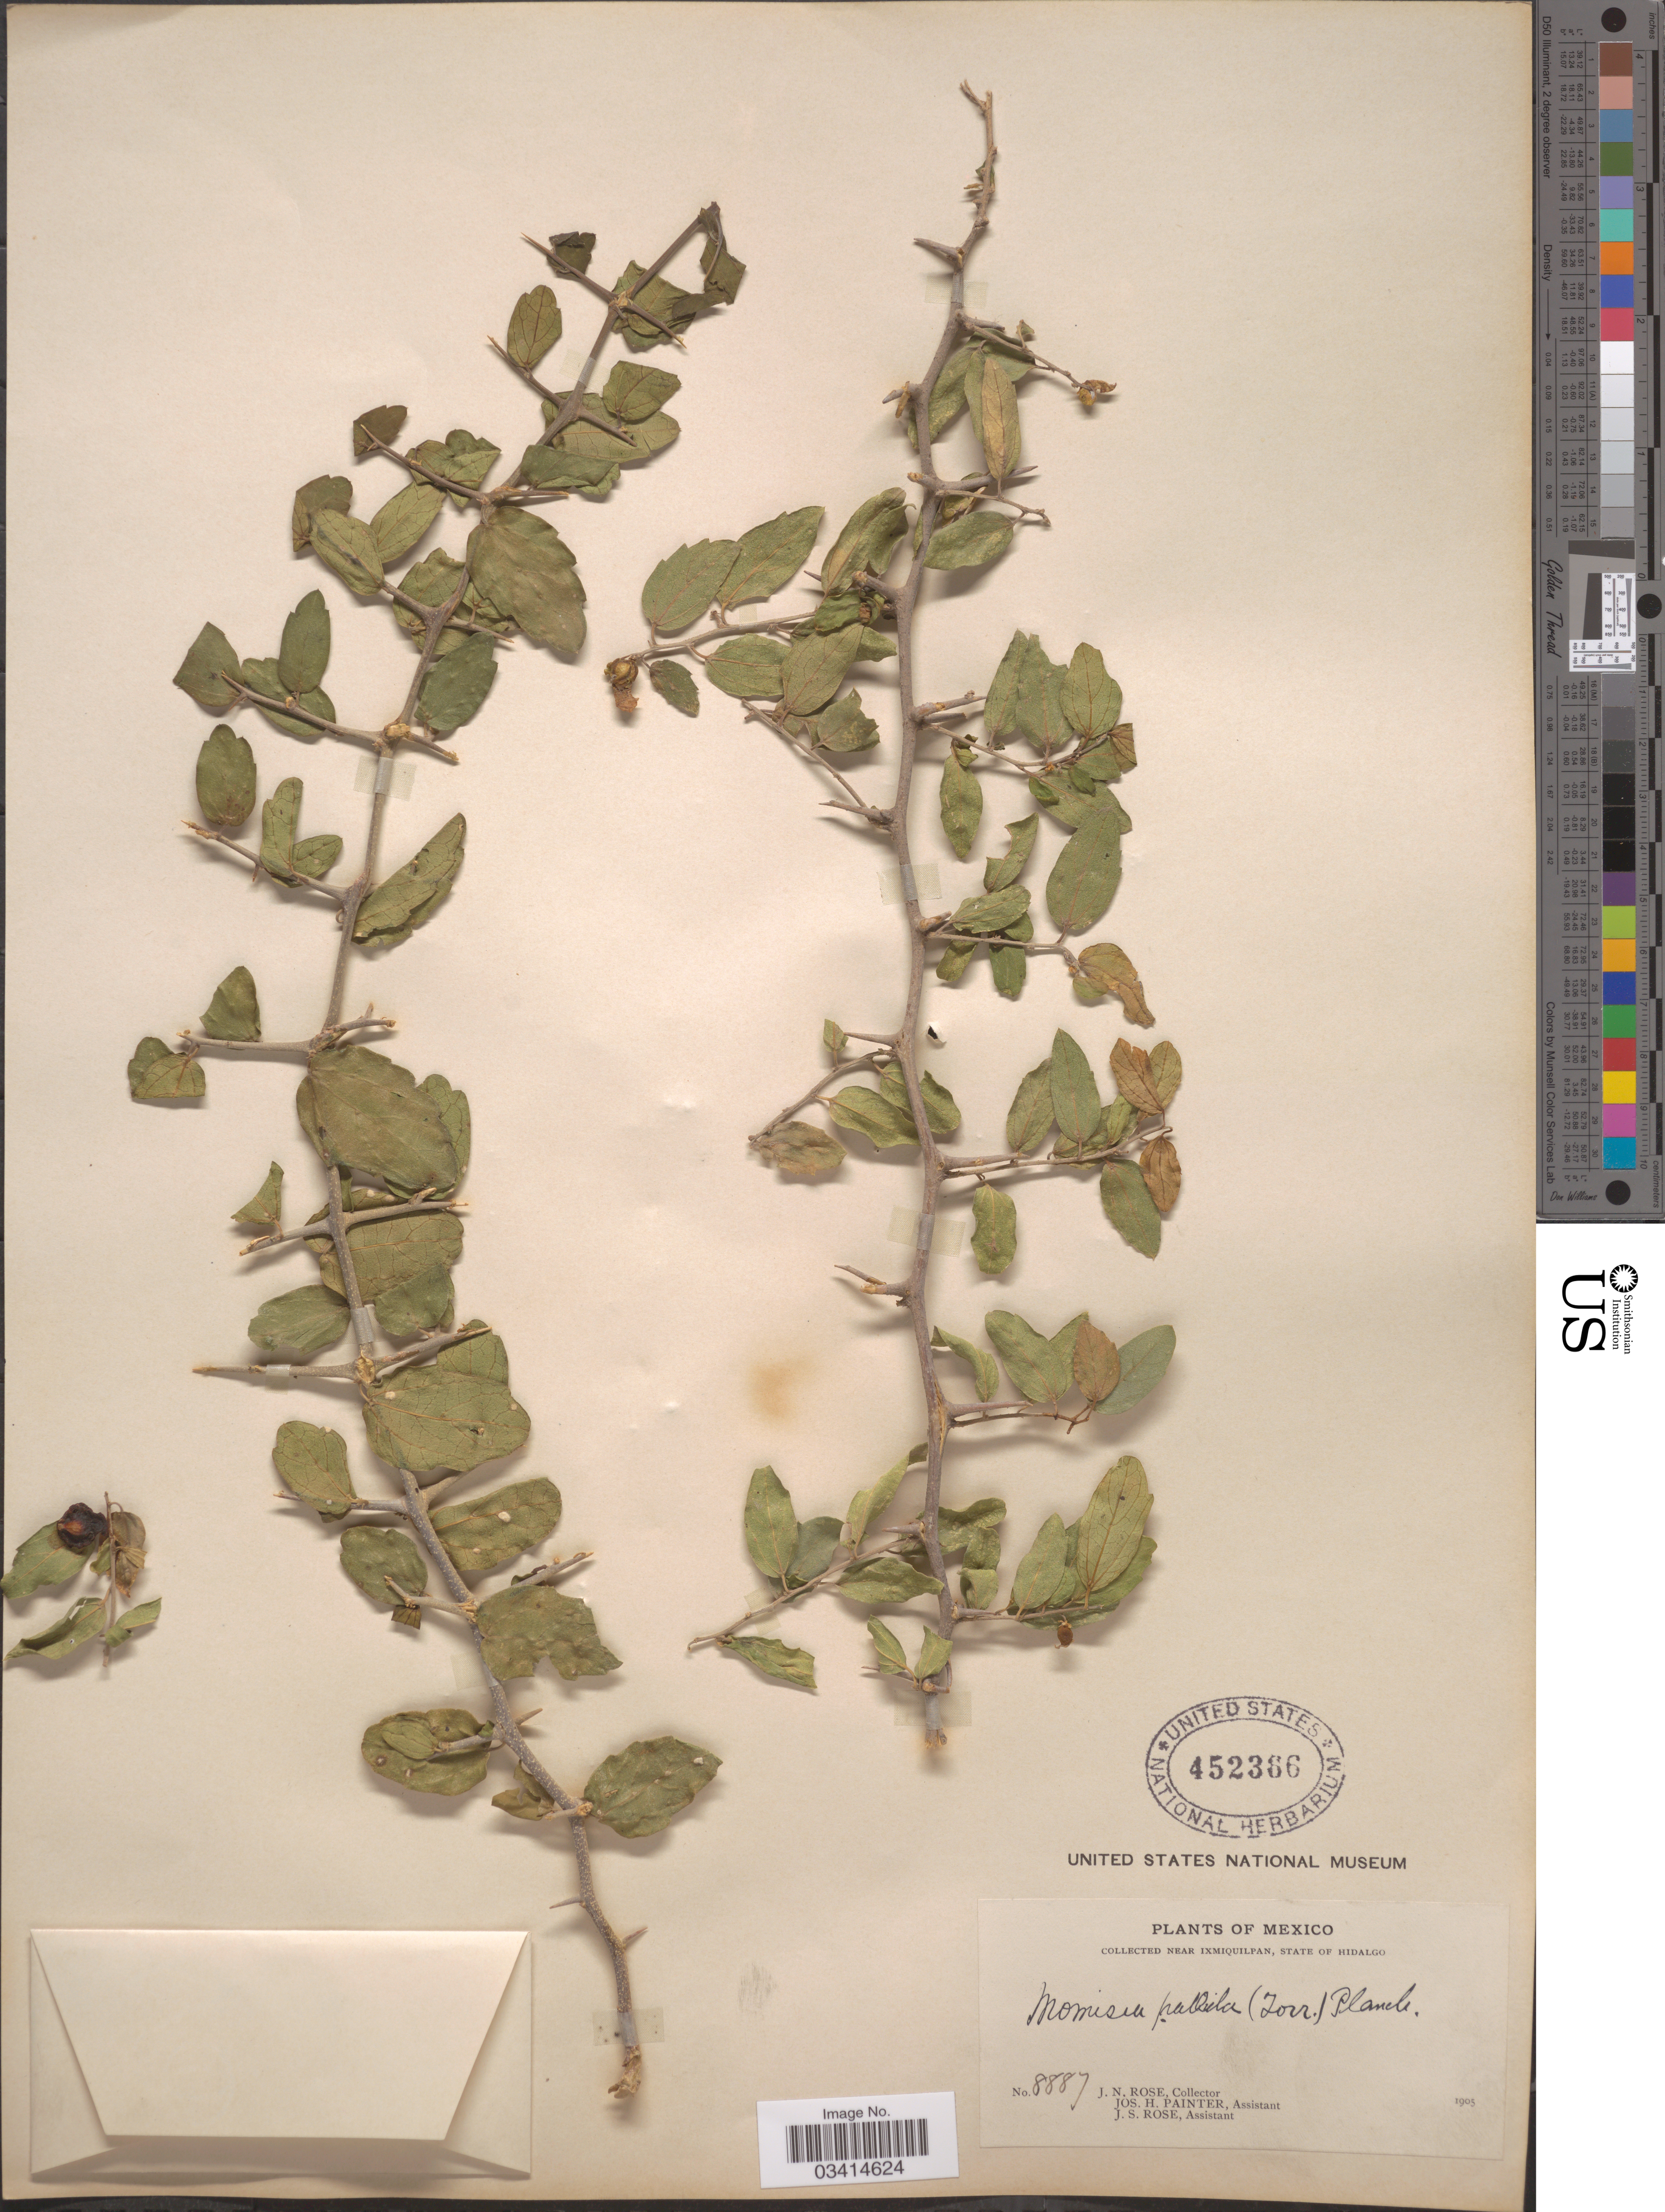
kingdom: Plantae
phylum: Tracheophyta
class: Magnoliopsida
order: Rosales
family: Cannabaceae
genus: Celtis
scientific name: Celtis pallida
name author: Torr. in Emory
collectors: J. N. Rose, J. H. Painter & J. S. Rose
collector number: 8887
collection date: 1905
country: Mexico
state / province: Hidalgo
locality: Near Ixmiquilpan.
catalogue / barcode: US 452366